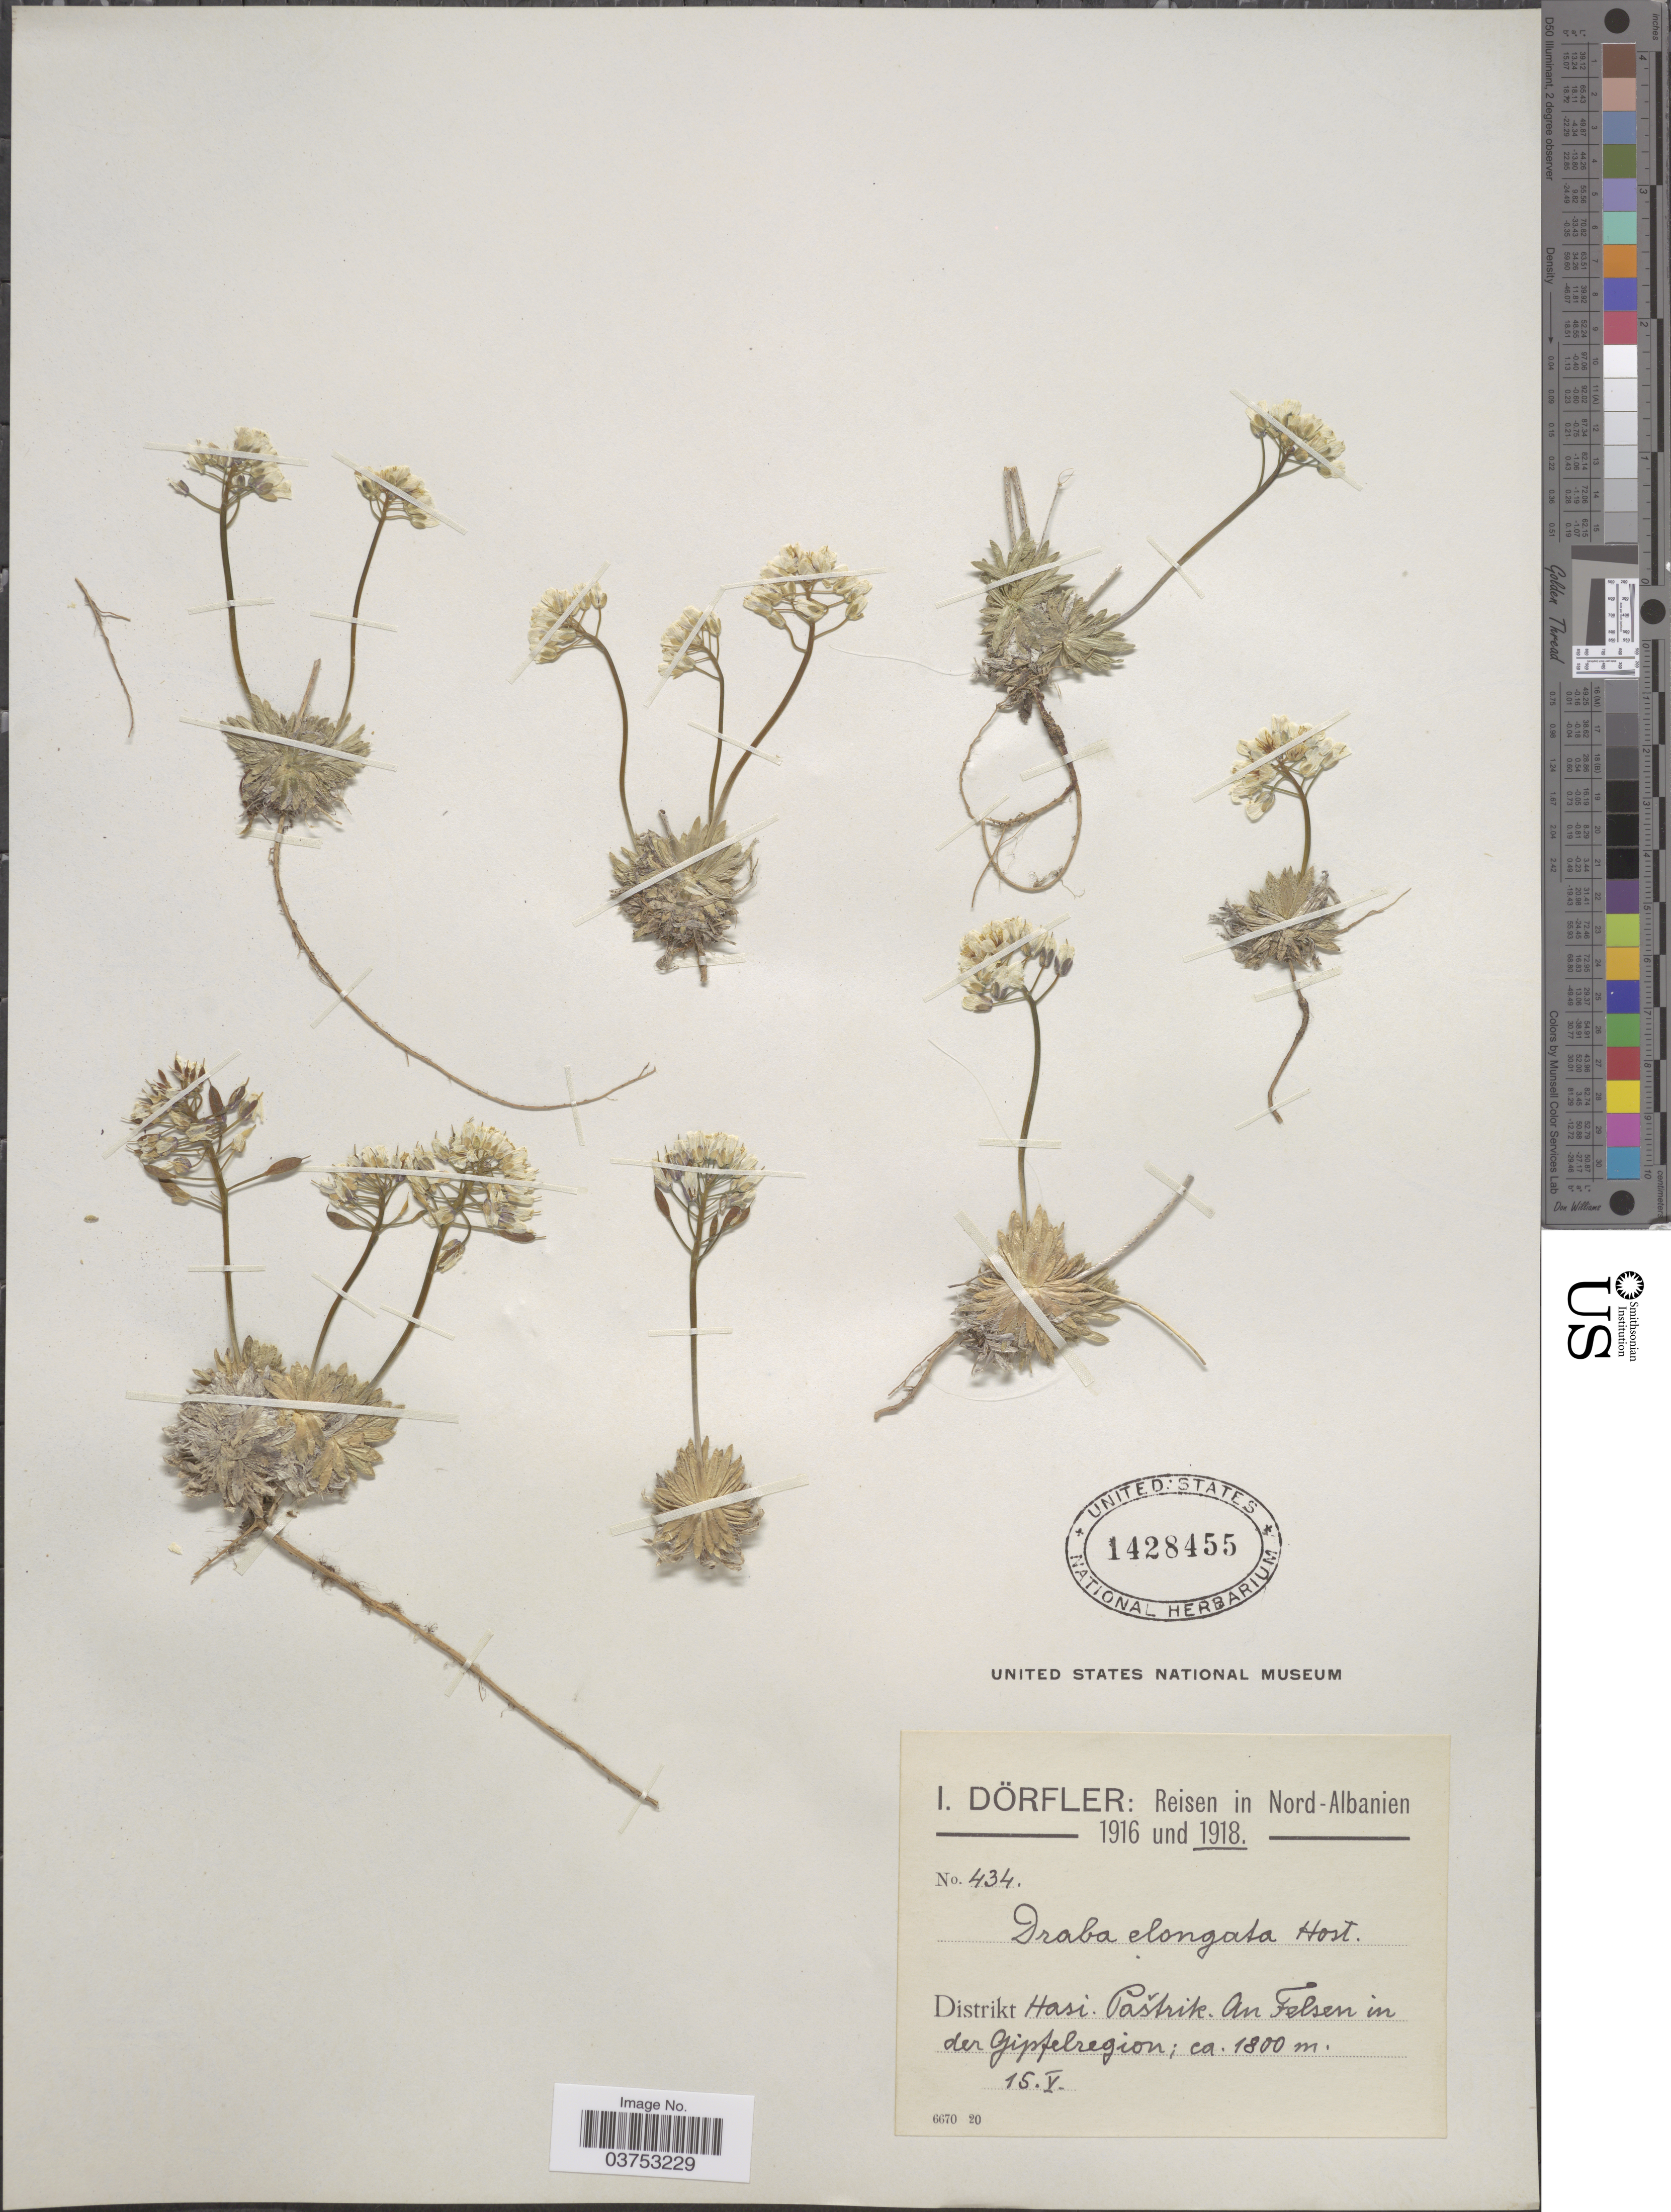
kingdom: Plantae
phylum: Tracheophyta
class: Magnoliopsida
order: Brassicales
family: Brassicaceae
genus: Draba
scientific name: Draba elongata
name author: Host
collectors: I. Dörfler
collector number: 434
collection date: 1918-05-15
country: Albania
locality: Nord-Albanien. Distrikt Hasi. Paštrik. An Felsen in der Gipfelregion.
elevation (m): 1800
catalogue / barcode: US 1428455